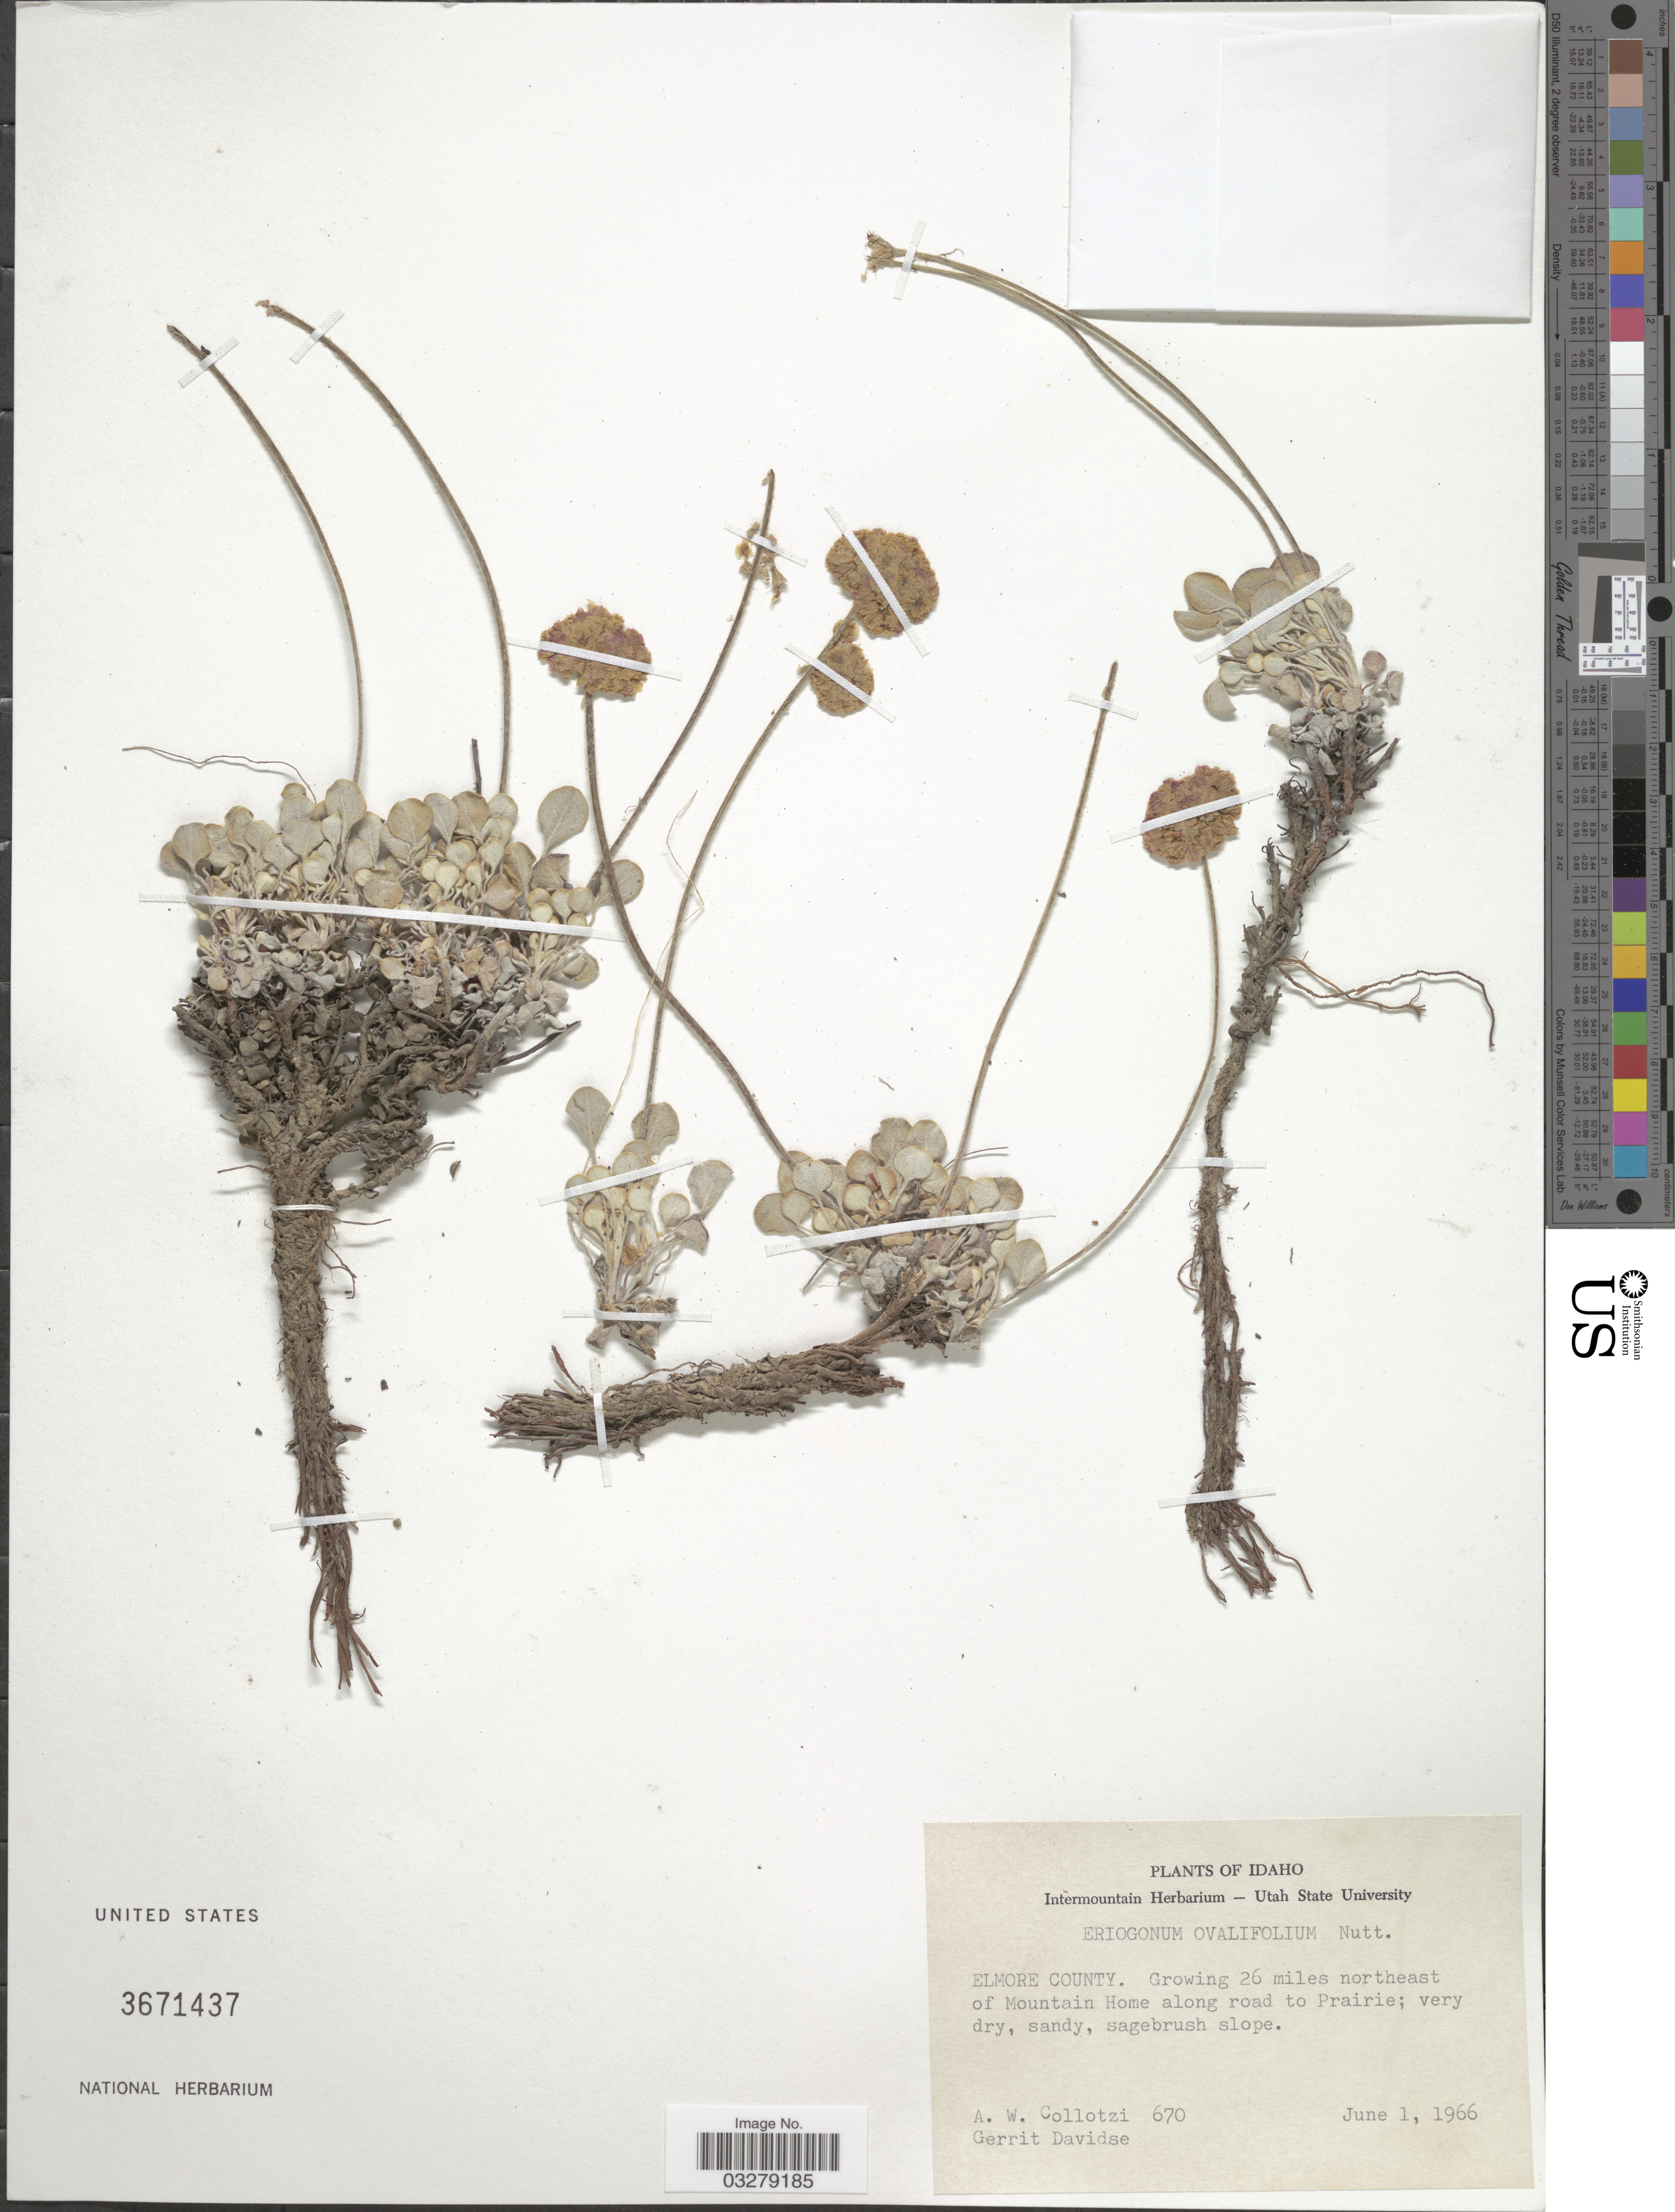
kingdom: Plantae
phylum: Tracheophyta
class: Magnoliopsida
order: Caryophyllales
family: Polygonaceae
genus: Eriogonum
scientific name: Eriogonum ovalifolium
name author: Nutt.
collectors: A. W. Collotzi & G. Davidse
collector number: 670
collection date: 1966-06-01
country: United States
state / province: Idaho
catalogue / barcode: US 3671437